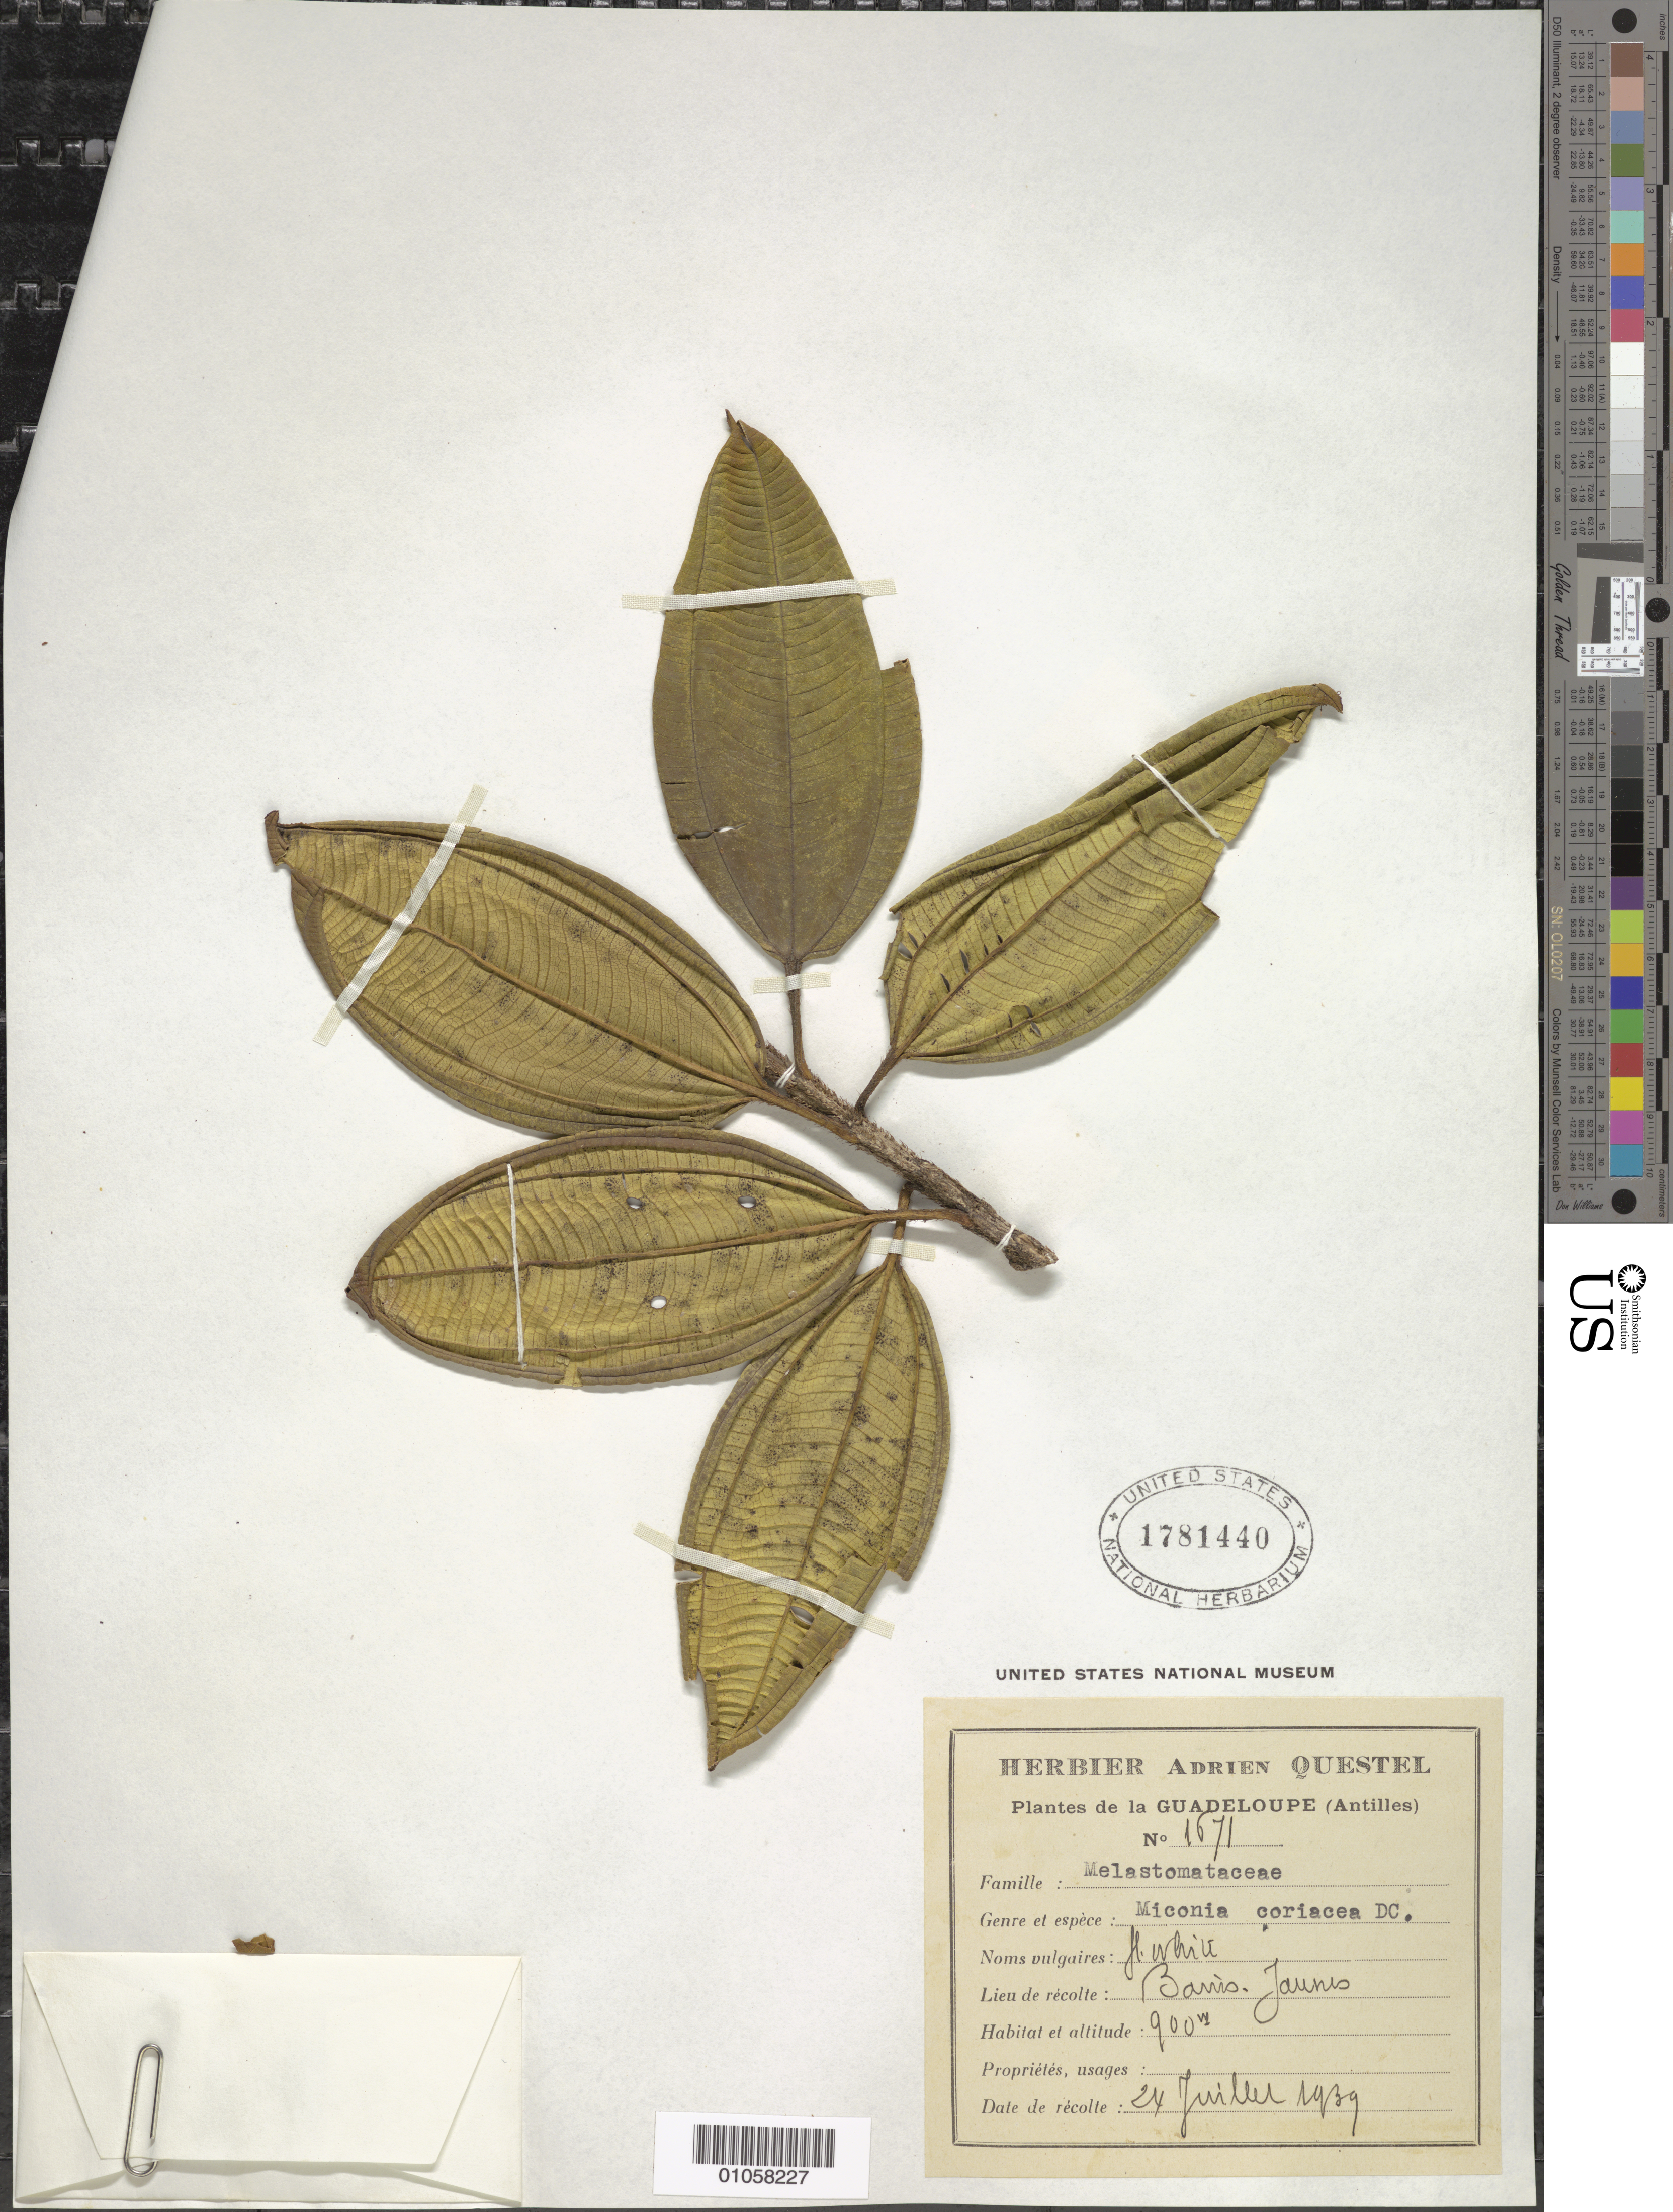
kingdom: Plantae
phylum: Tracheophyta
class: Magnoliopsida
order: Myrtales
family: Melastomataceae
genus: Miconia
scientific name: Miconia coriacea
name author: (Sw.) DC.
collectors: A. Questel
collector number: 1671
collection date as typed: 24 Jul 1939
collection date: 1939-07-24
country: Guadeloupe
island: Basse Terre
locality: Bains Jaunes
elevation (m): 900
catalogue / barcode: US 1781440